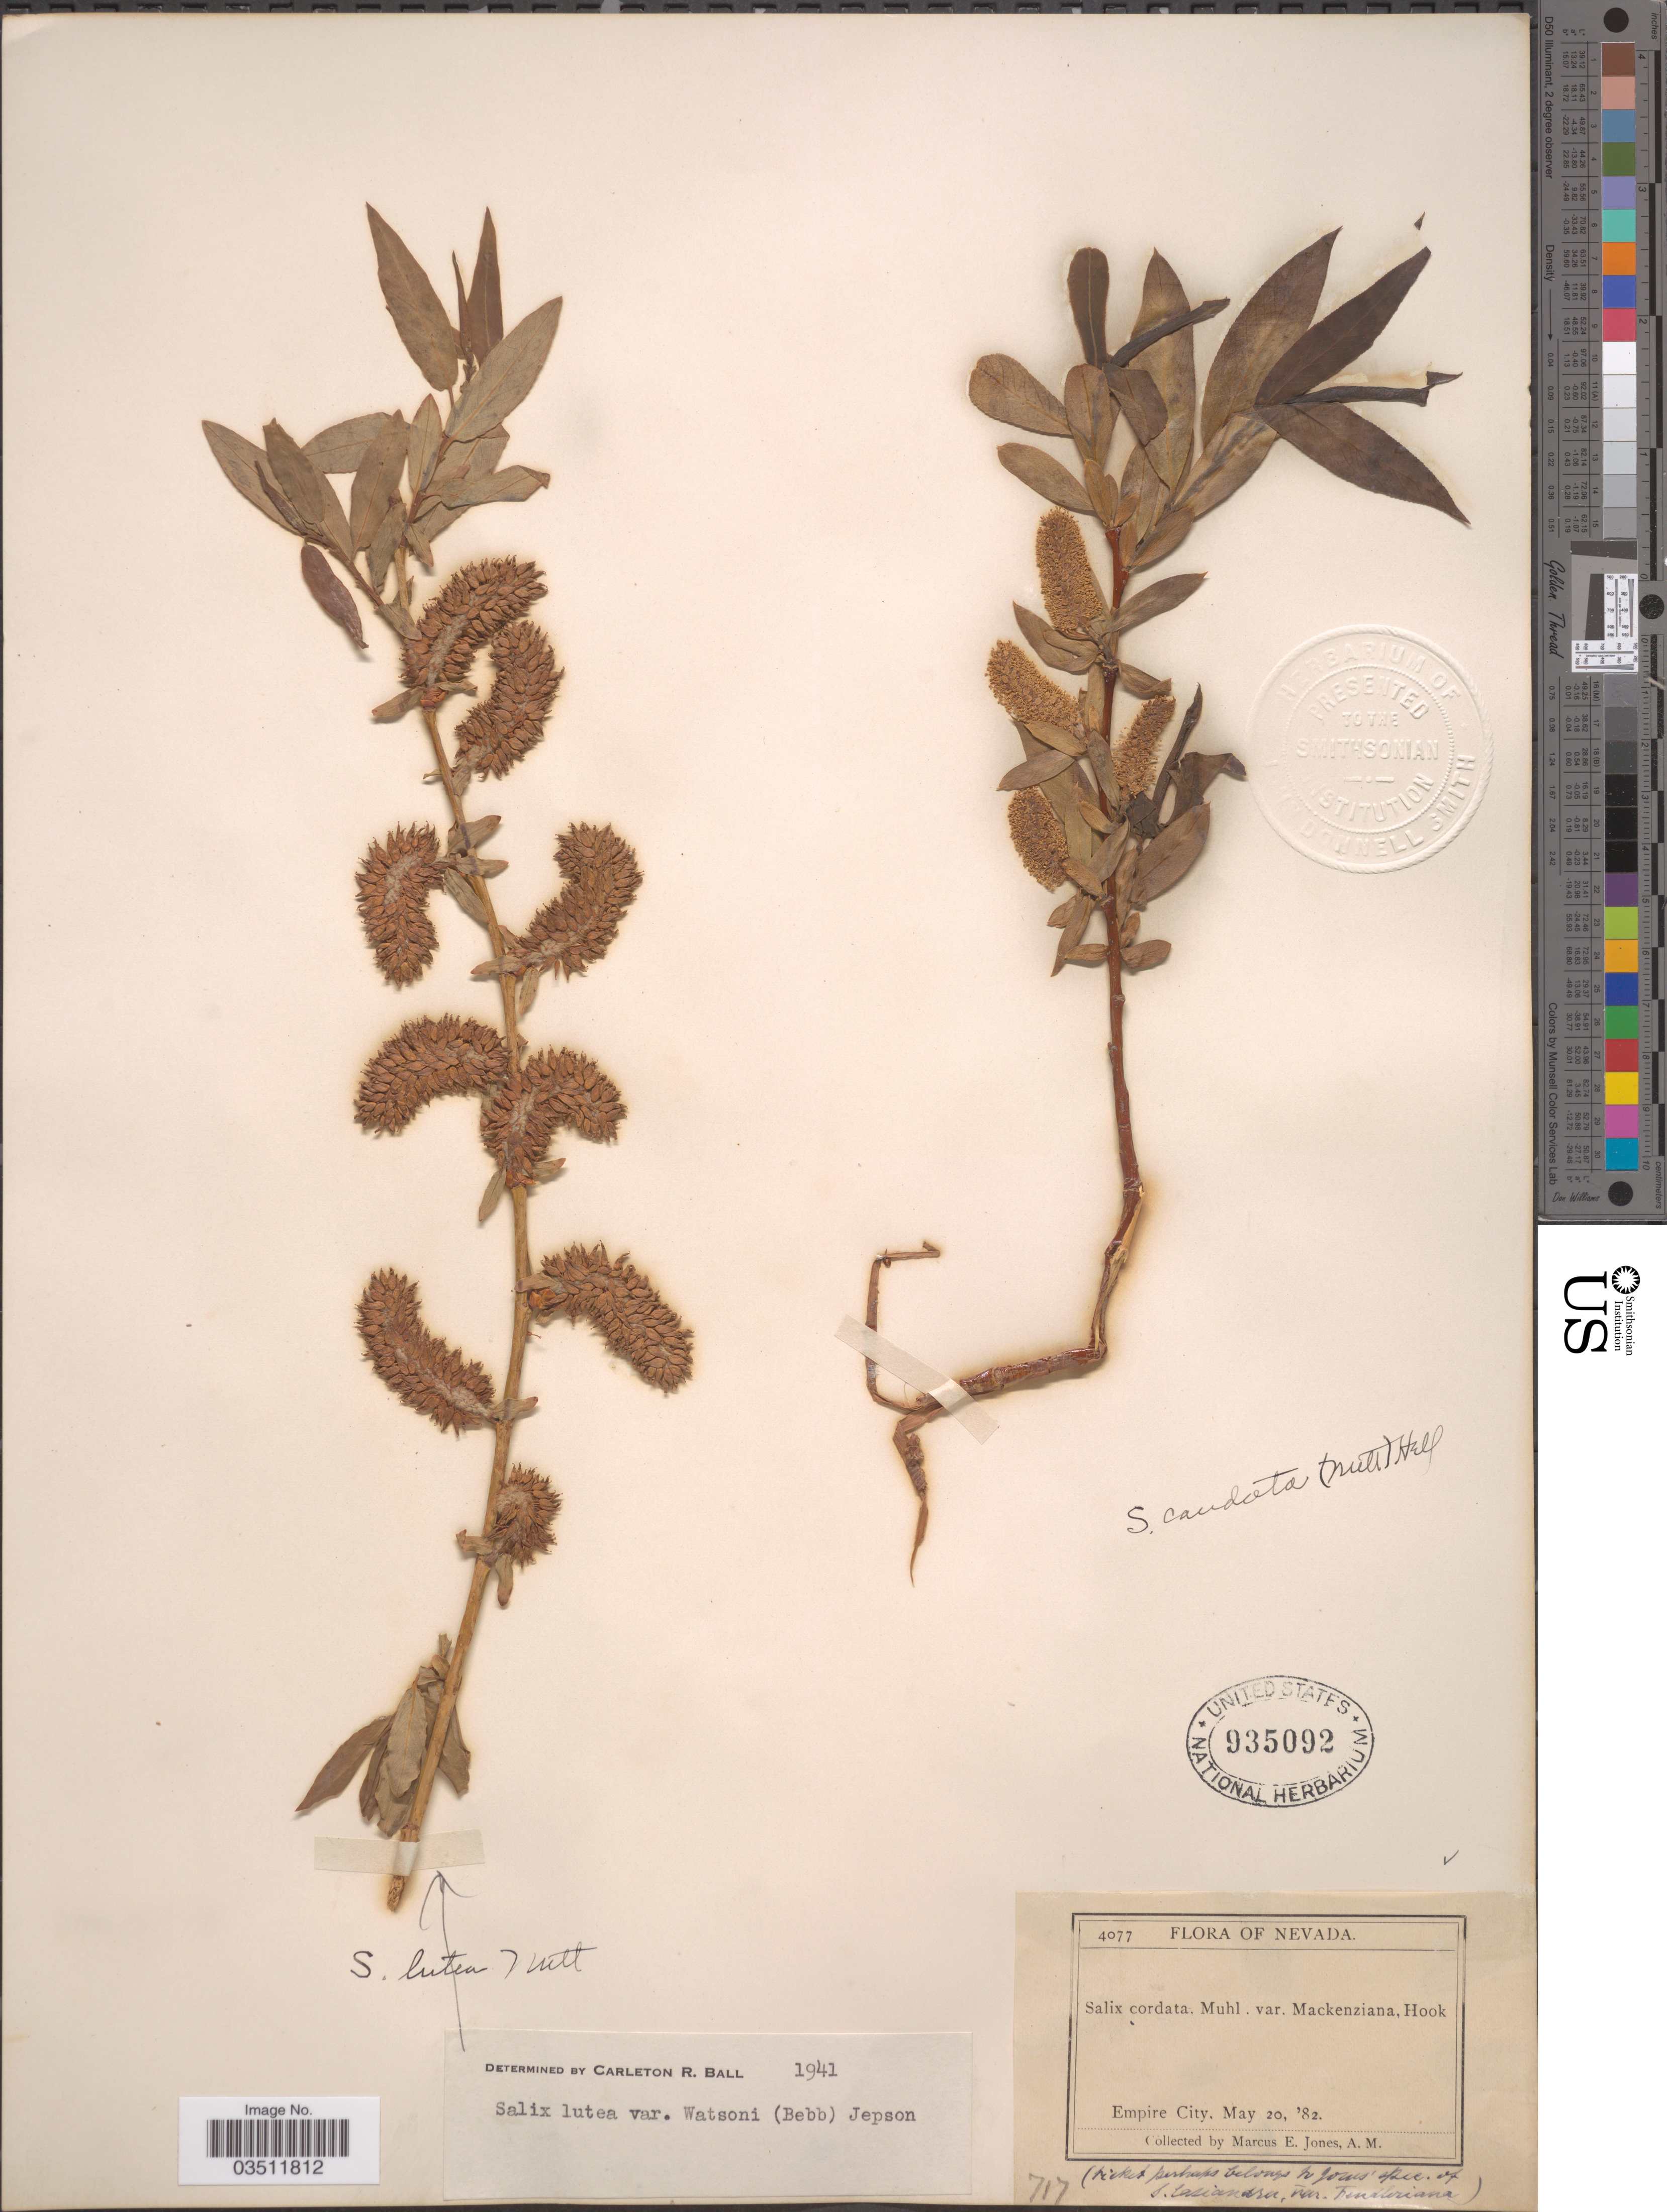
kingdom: Plantae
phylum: Tracheophyta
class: Magnoliopsida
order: Malpighiales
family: Salicaceae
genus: Salix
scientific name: Salix lutea var. watsonii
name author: (Bebb) Jeps.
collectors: M. E. Jones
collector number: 4077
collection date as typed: Transcribed d/m/y: 20/5/82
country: United States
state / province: Nevada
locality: Empire City.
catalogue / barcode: US 935092